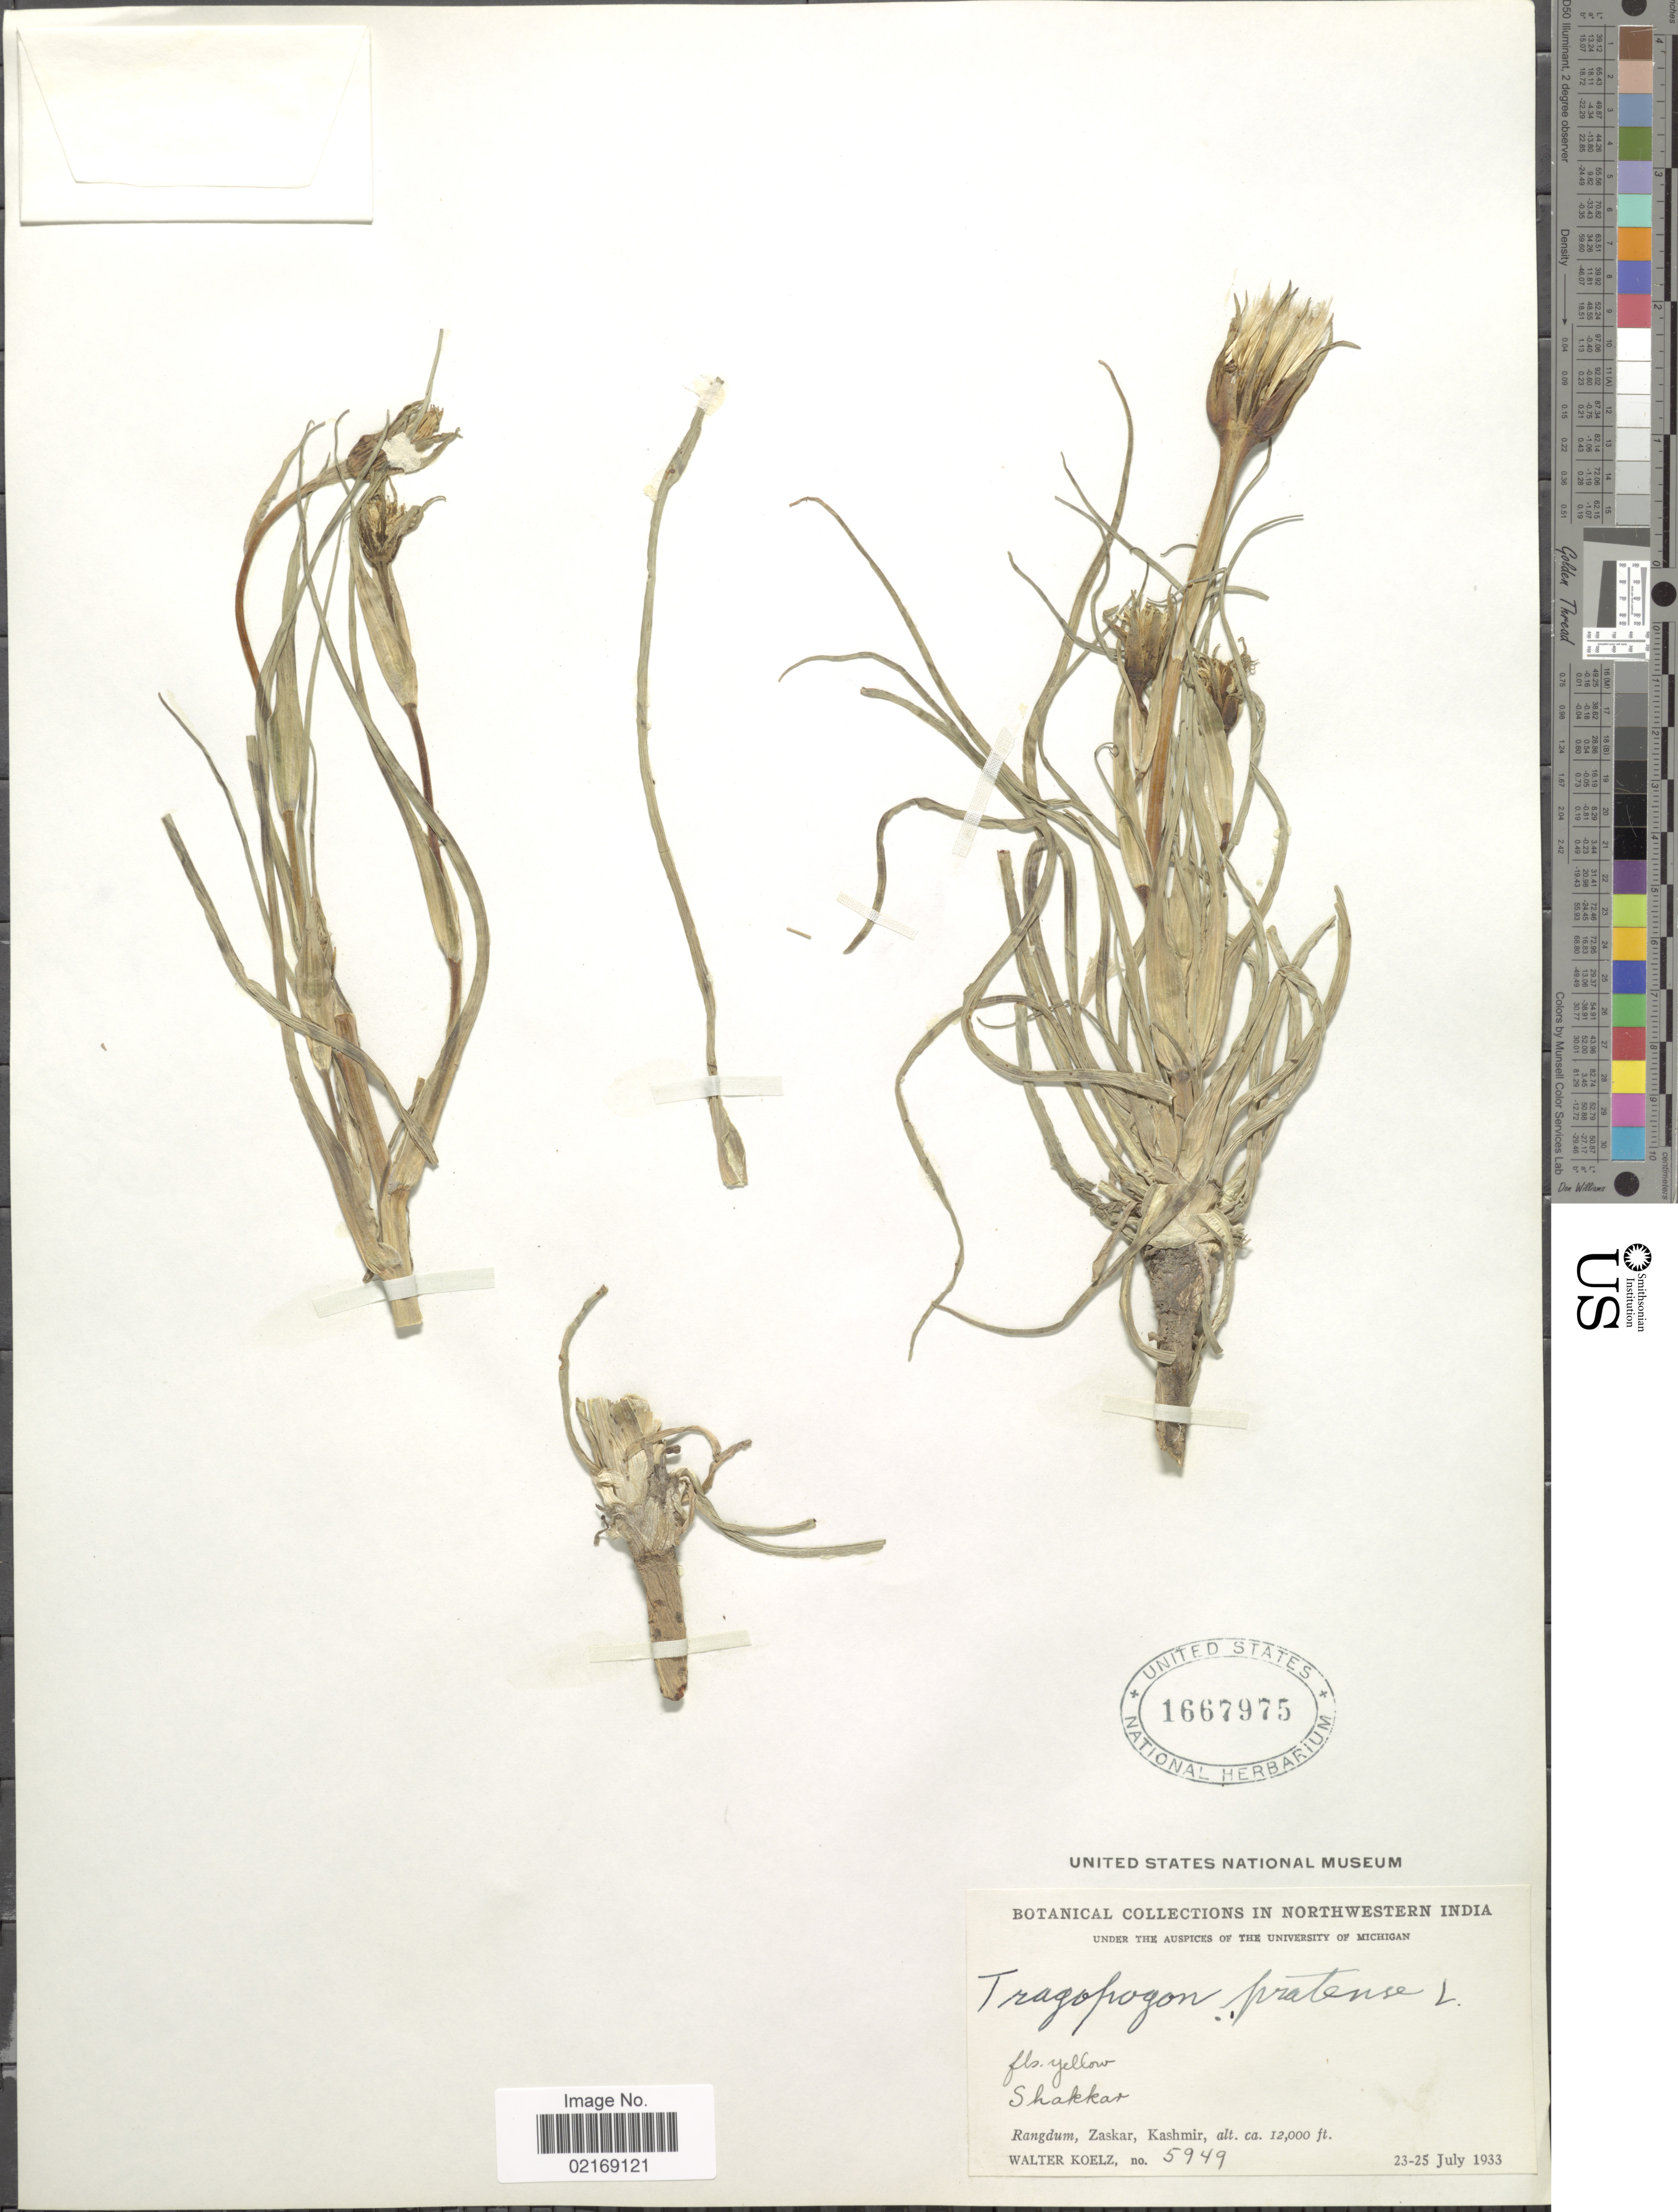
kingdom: Plantae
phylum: Tracheophyta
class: Magnoliopsida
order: Asterales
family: Asteraceae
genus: Tragopogon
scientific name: Tragopogon pratensis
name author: L.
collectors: W. N. Koelz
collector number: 5949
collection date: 1933-07-23/1933-07-25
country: India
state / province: Jammu and Kashmir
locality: Northwestern India. Rangdum, Zaskar, Kashmir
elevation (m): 3658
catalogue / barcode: US 1667975